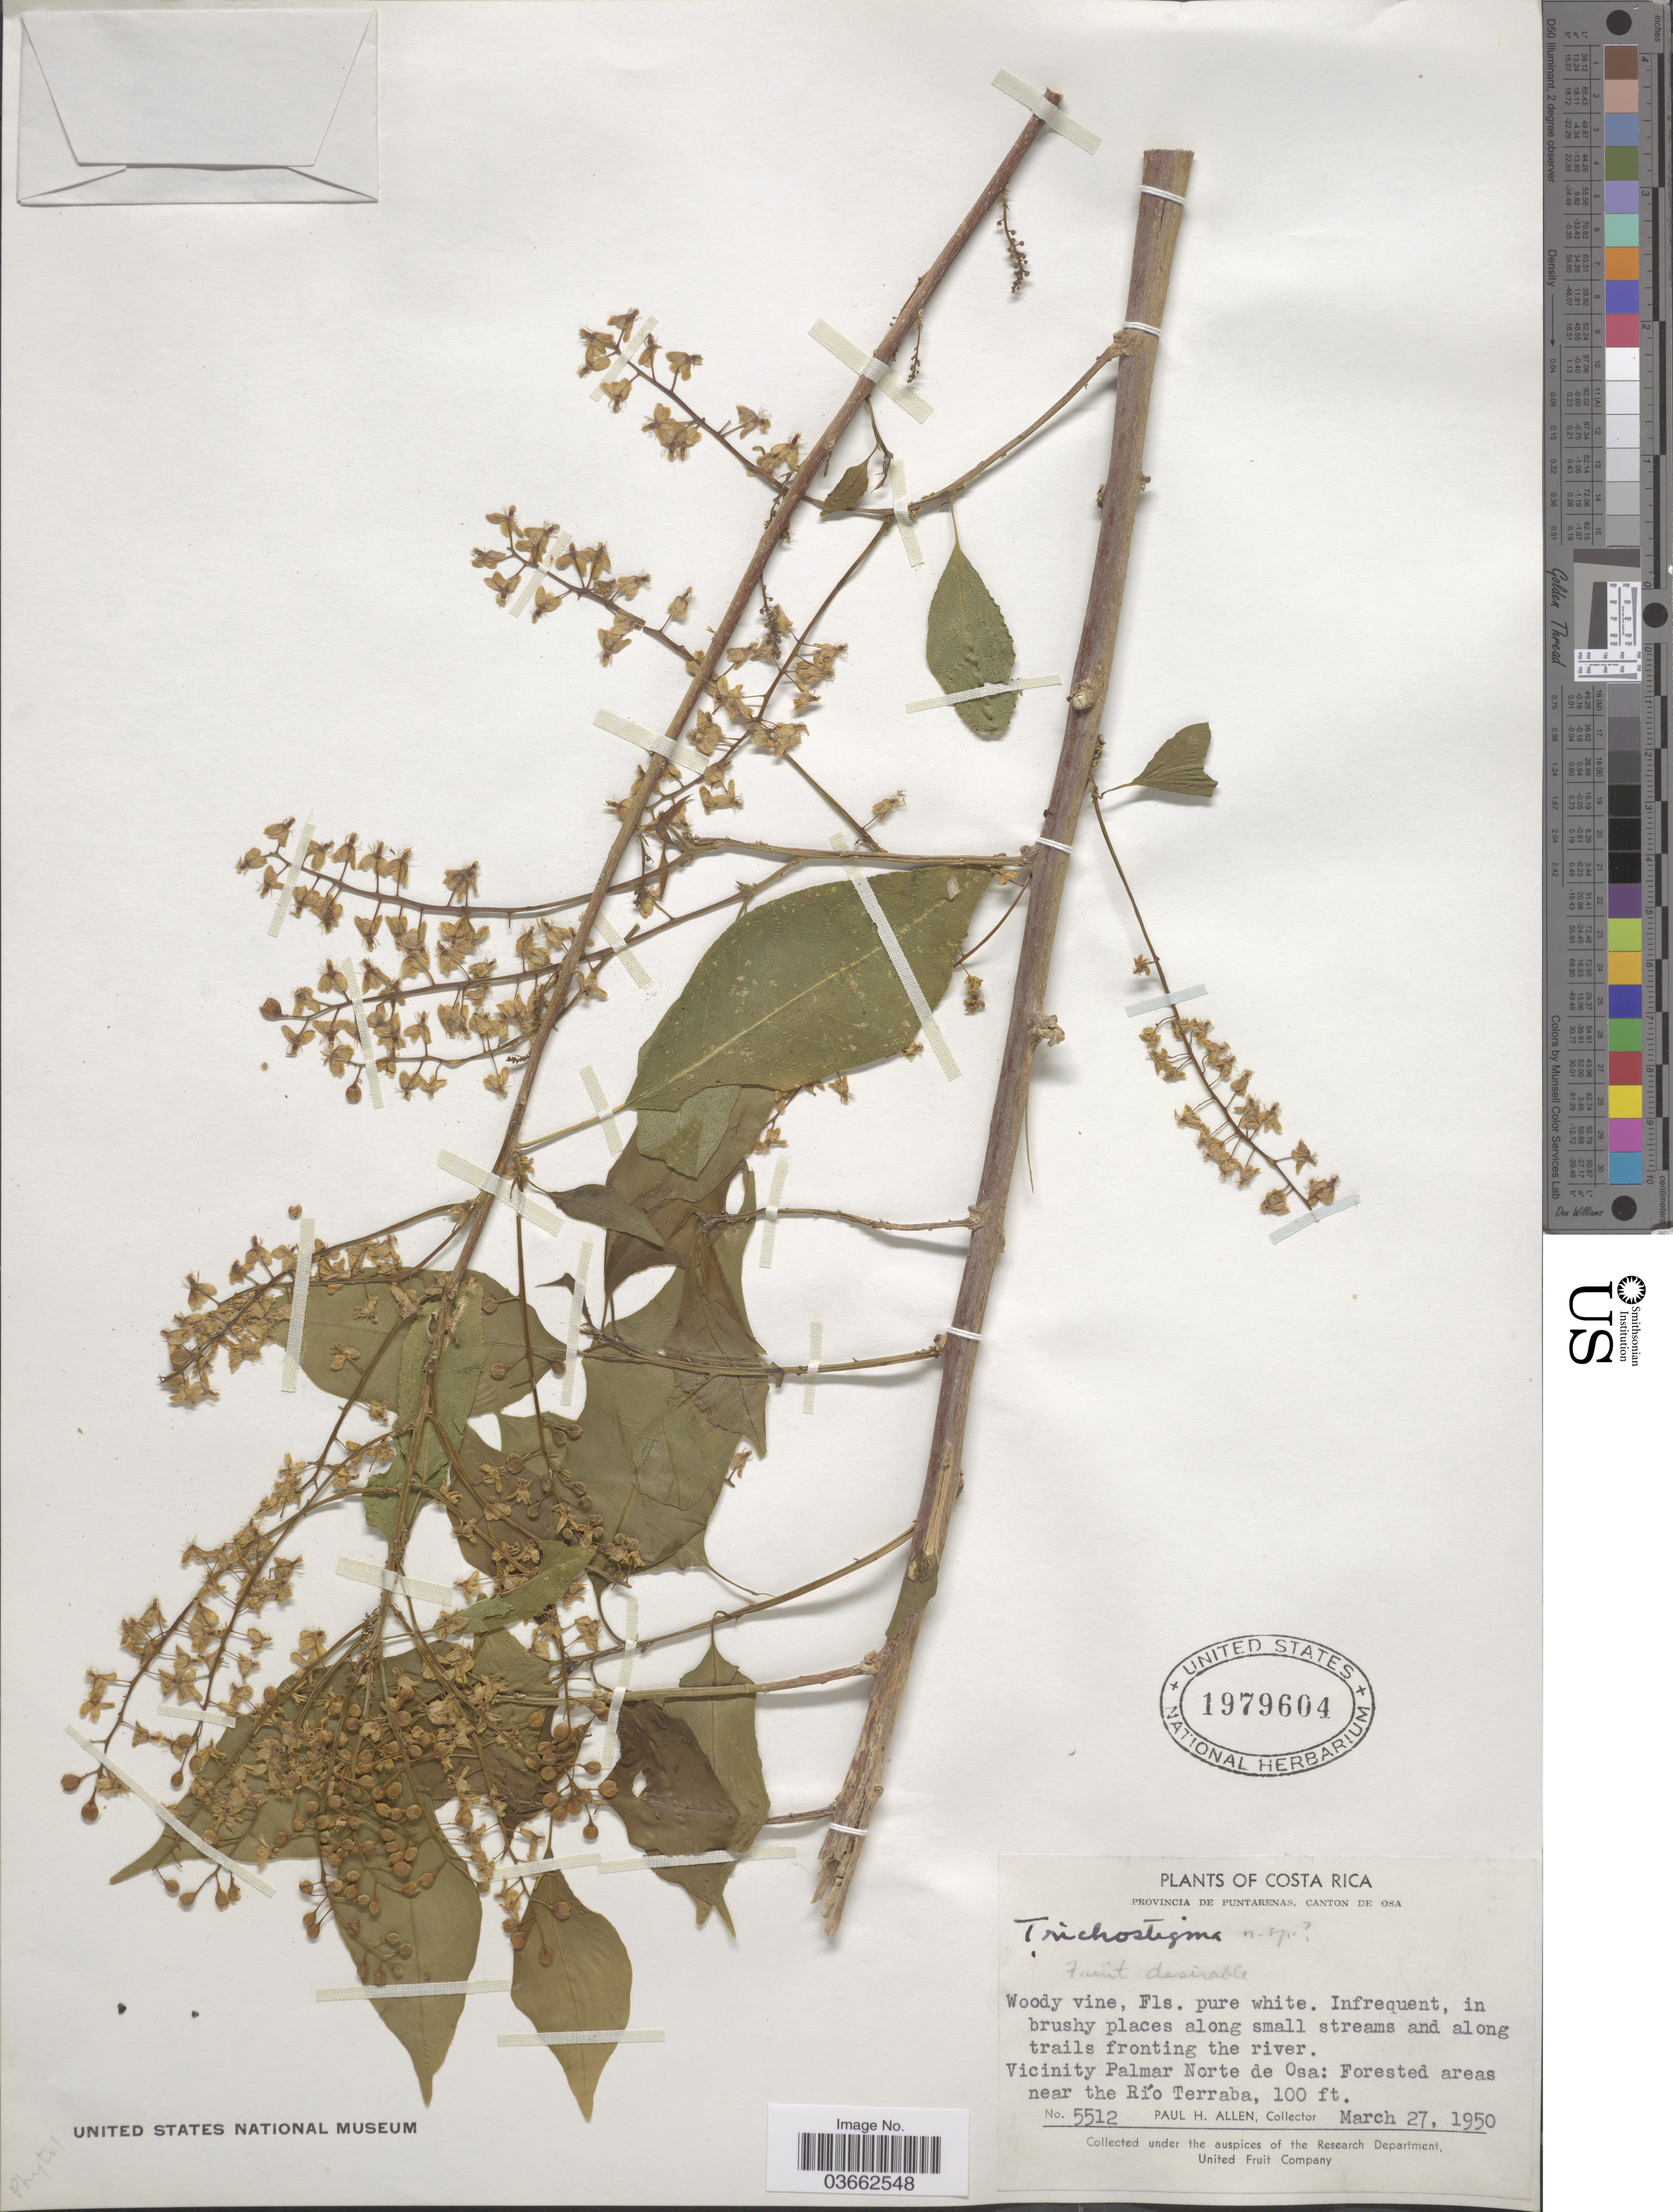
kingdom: Plantae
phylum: Tracheophyta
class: Magnoliopsida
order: Caryophyllales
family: Phytolaccaceae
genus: Trichostigma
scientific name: Trichostigma sp.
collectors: P. H. Allen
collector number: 5512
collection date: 1950-03-27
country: Costa Rica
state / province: Puntarenas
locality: Canton de Osa. Vicinity Palmar Norte de Osa: Forested areas near the Río Terraba.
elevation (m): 30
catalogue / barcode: US 1979604